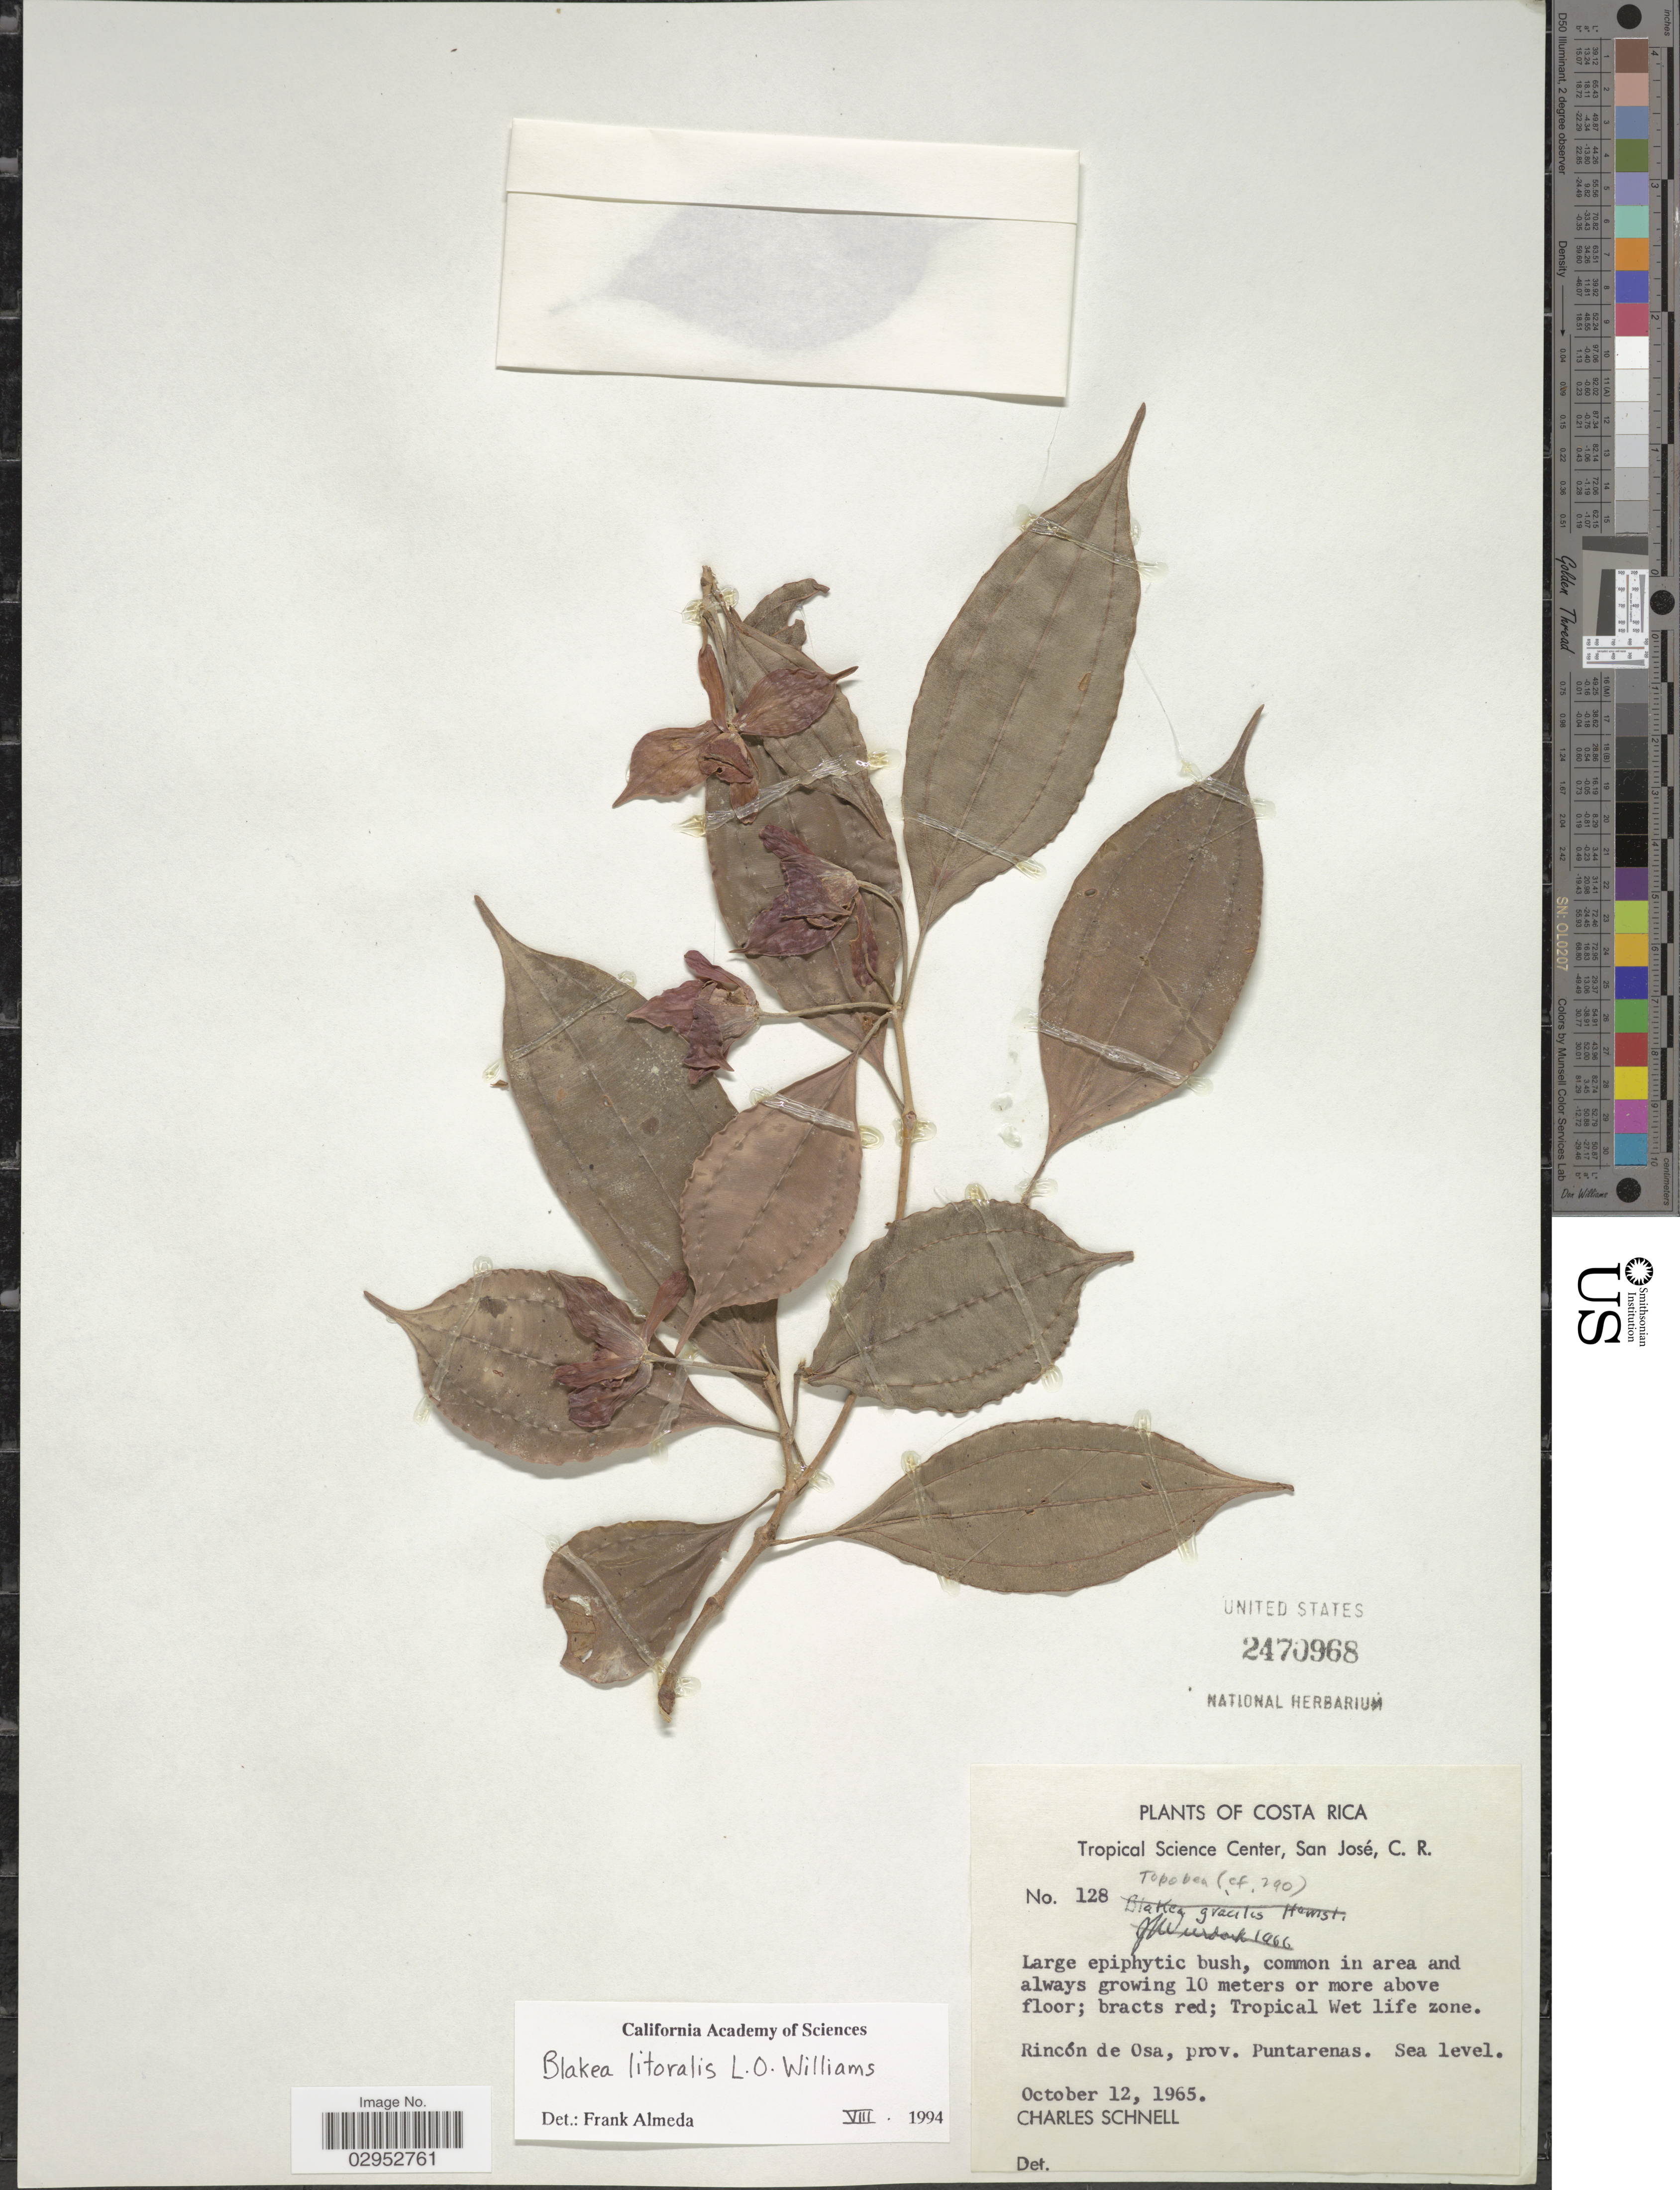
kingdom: Plantae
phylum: Tracheophyta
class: Magnoliopsida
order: Myrtales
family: Melastomataceae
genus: Blakea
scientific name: Blakea guatemalensis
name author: Donn. Sm.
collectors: C. Schnell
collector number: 128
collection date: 1965-10-12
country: Costa Rica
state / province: Puntarenas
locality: Tropical Wet life zone. Rincón de Osa, prov. Puntarenas.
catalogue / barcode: US 2470968